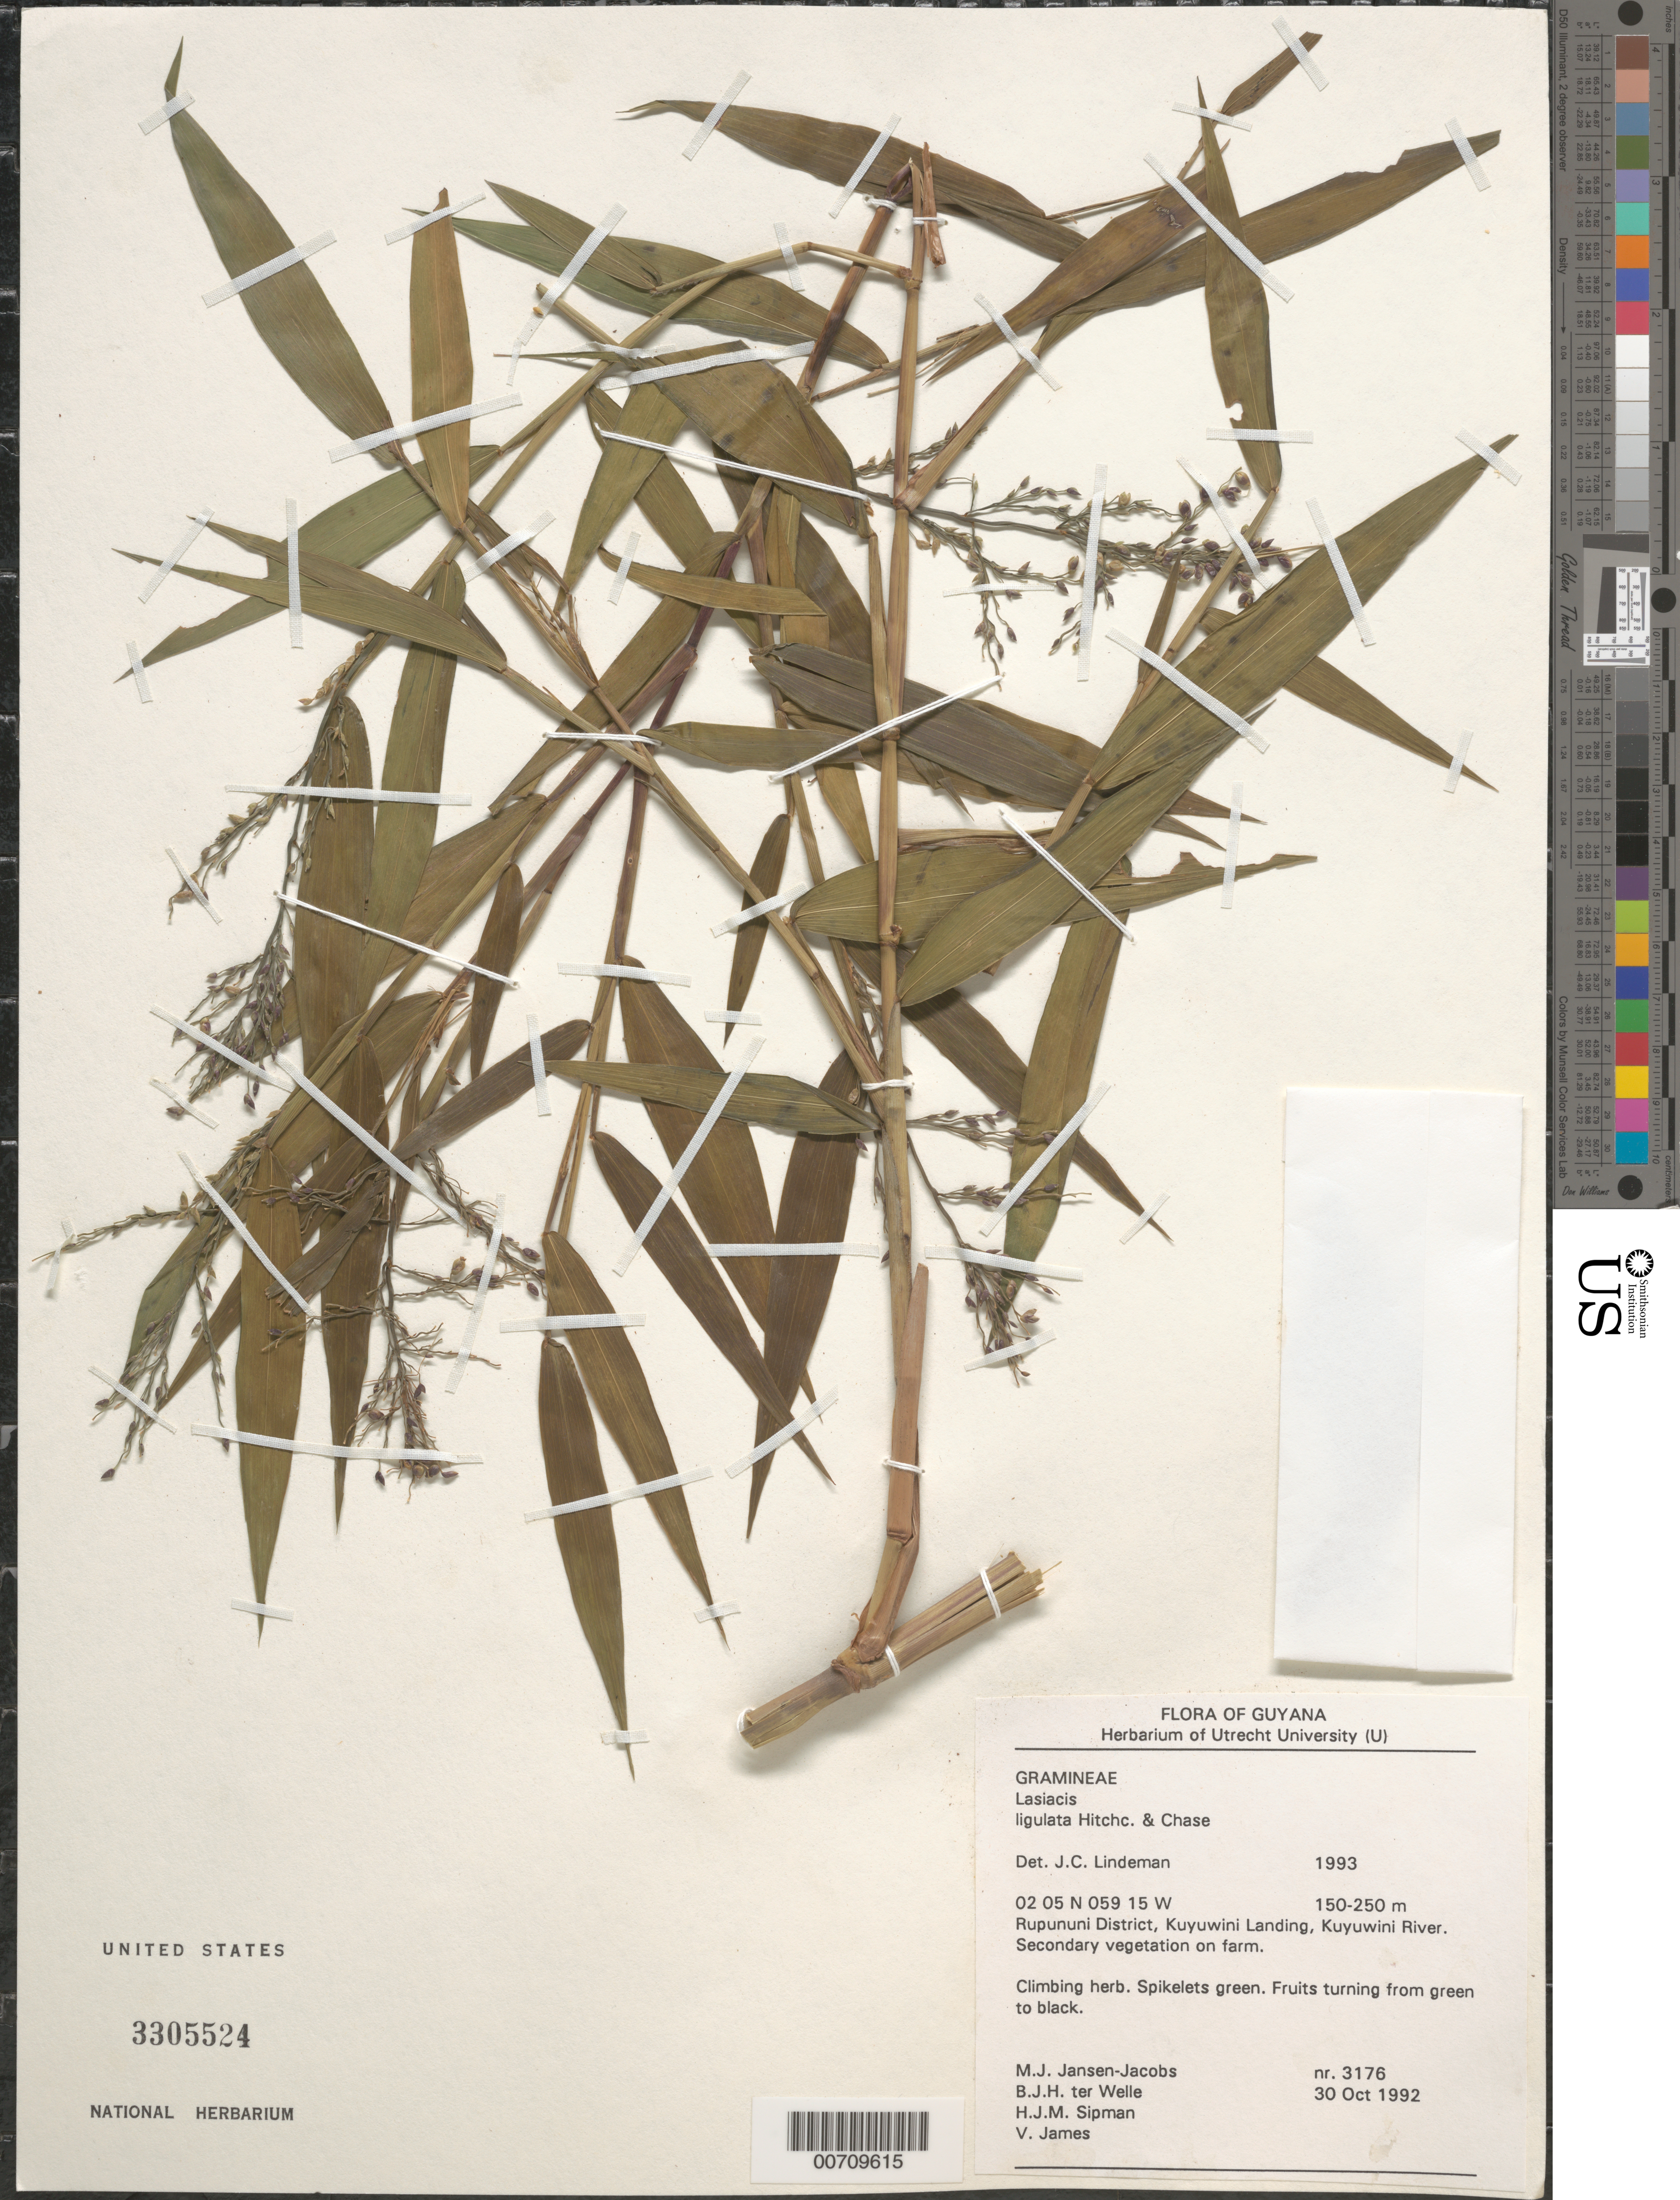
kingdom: Plantae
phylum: Tracheophyta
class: Liliopsida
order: Poales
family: Poaceae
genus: Lasiacis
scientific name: Lasiacis ligulata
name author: Hitchc. & Chase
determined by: Lindeman, J. C.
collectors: M. J. Jansen-Jacobs, B. Welle, H. J. M. Sipman & V. James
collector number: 3176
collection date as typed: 30-Oct-92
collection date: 1992-10-30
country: Guyana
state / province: U. Takutu-U. Essequibo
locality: Kuyuwini Landing, Kuyuwini River, Rupununi District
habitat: Secondary vegetation on farm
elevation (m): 150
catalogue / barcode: US 3305524